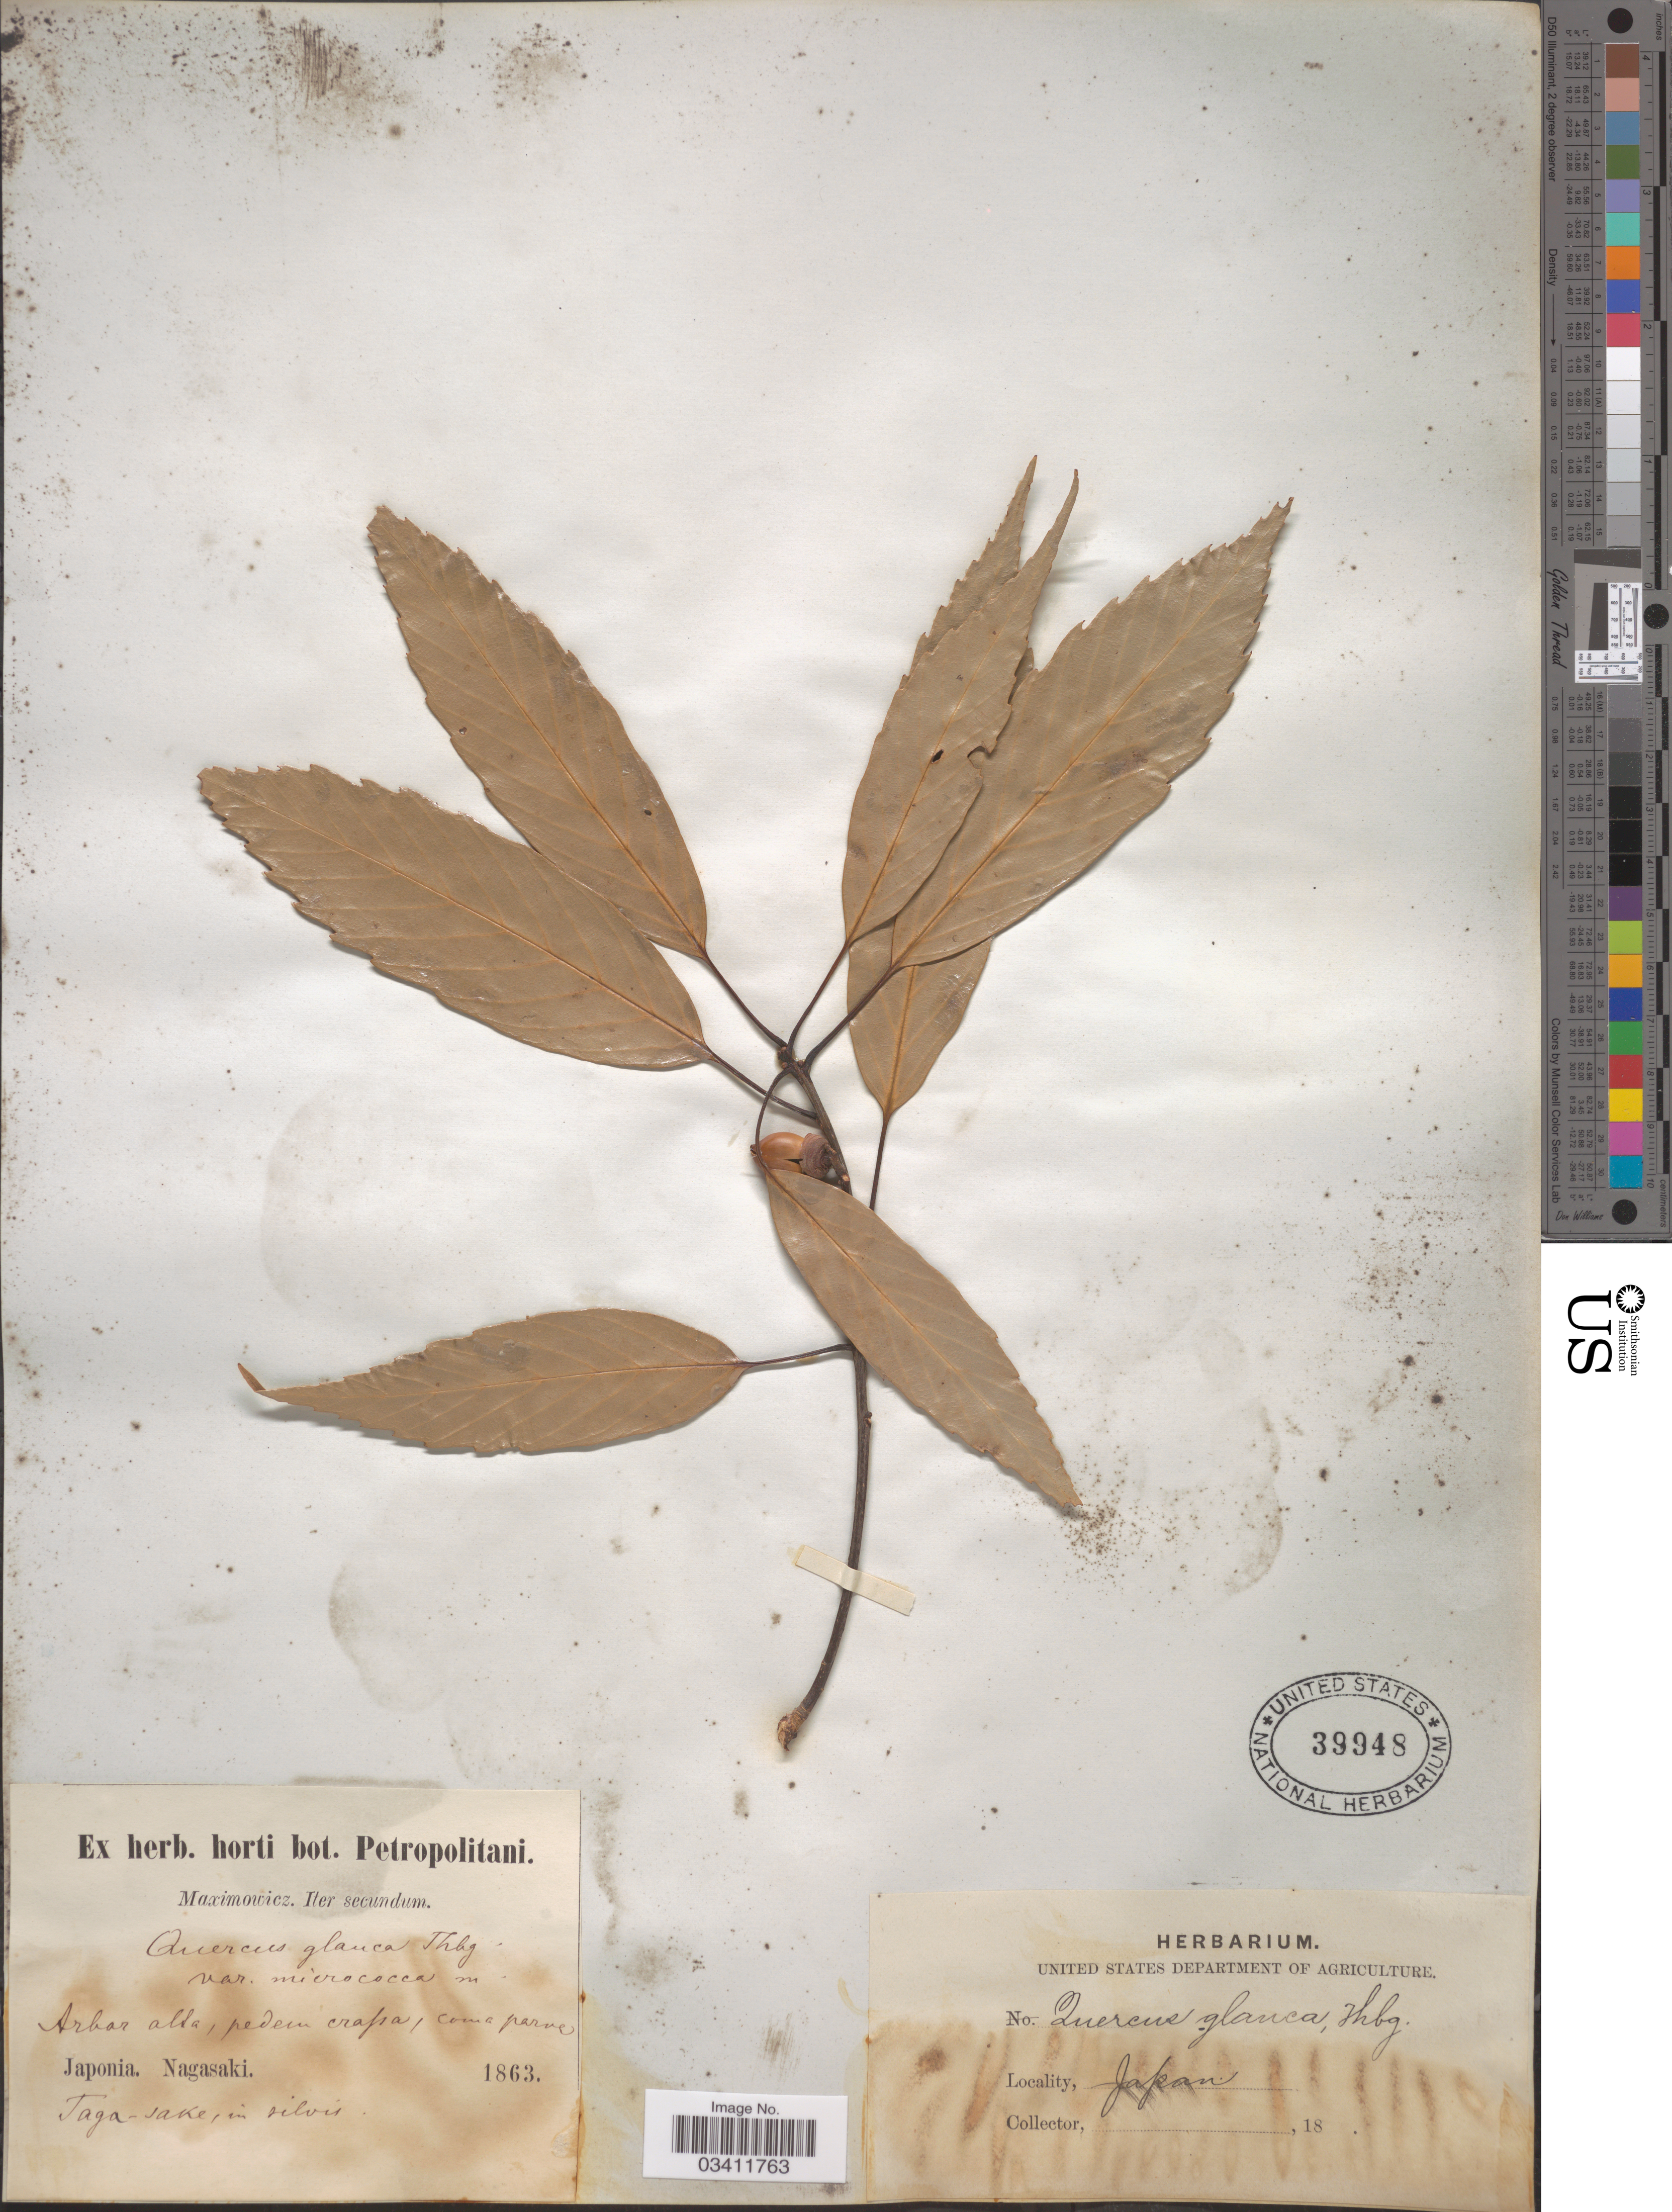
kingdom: Plantae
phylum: Tracheophyta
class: Magnoliopsida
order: Fagales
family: Fagaceae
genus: Quercus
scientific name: Quercus glauca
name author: Thunb.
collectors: Maximowicz, --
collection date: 1863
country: Japan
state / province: Nagasaki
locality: Taga-sake, in silvis.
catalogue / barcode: US 39948